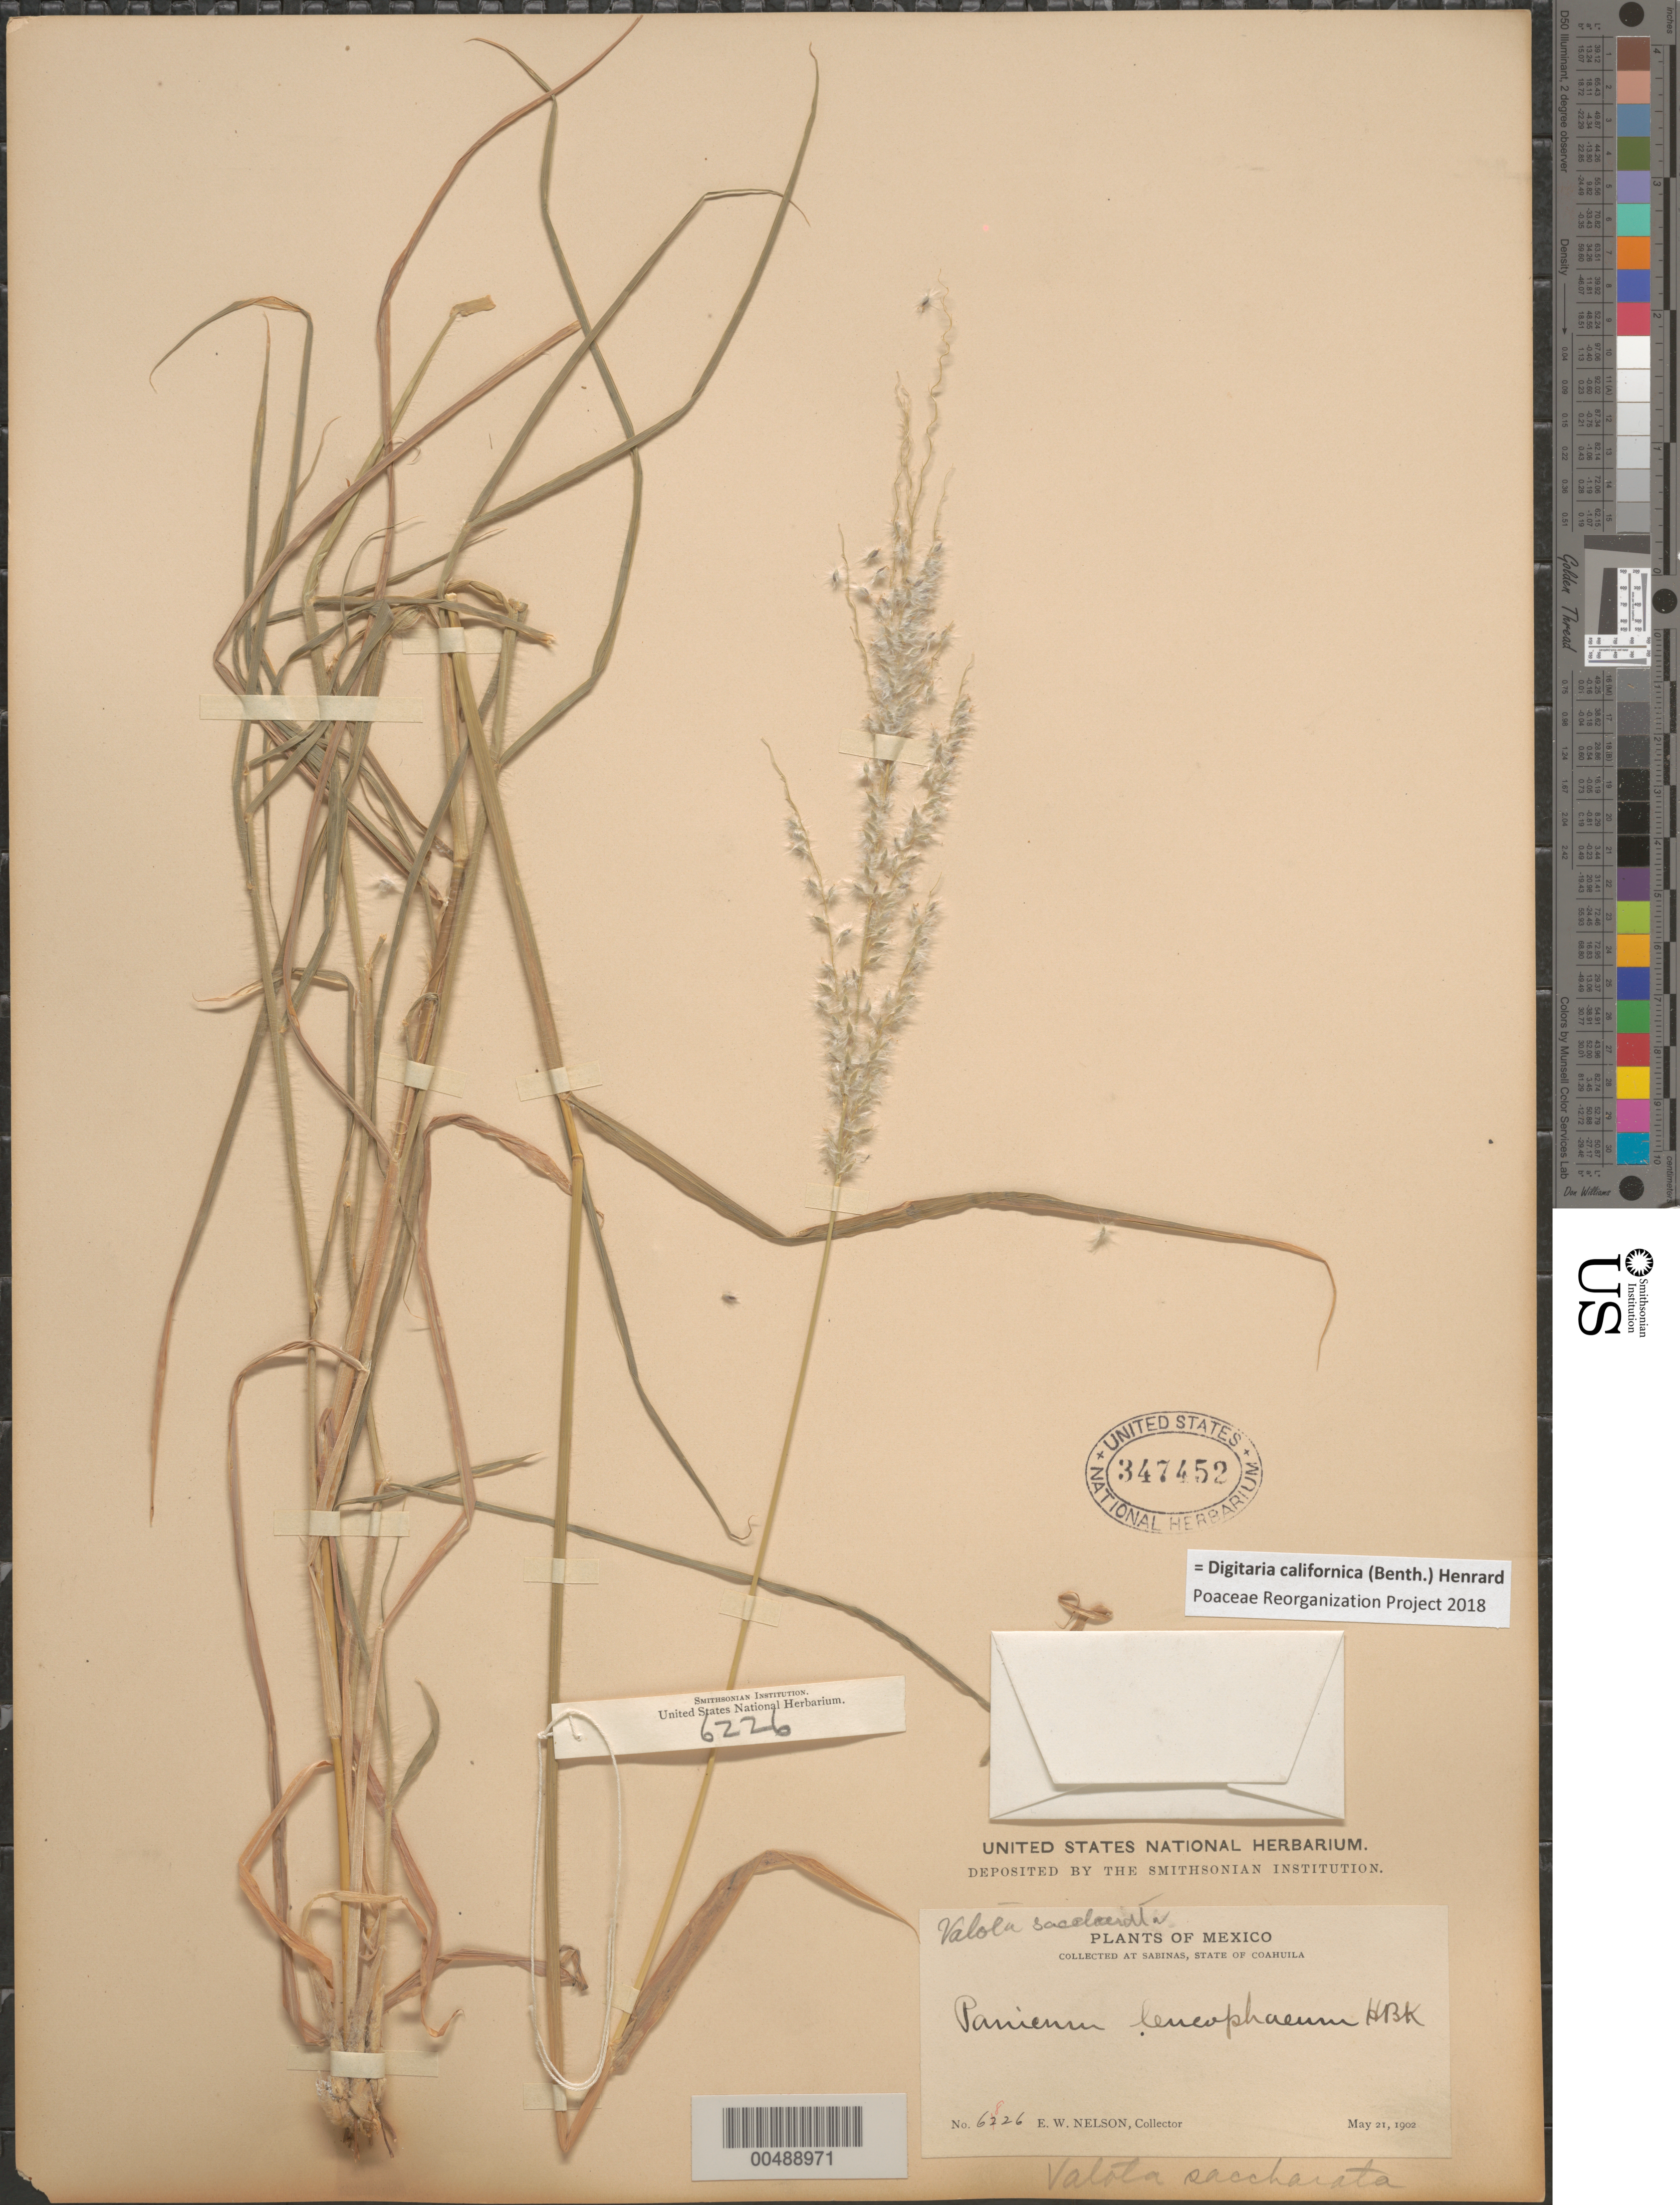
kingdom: Plantae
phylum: Tracheophyta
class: Liliopsida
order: Poales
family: Poaceae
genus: Digitaria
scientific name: Digitaria californica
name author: (Benth.) Henr.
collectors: E. W. Nelson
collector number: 6826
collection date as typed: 21 May 1902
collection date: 1902-05-21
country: Mexico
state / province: Coahuila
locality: Sabinas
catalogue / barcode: US 347452